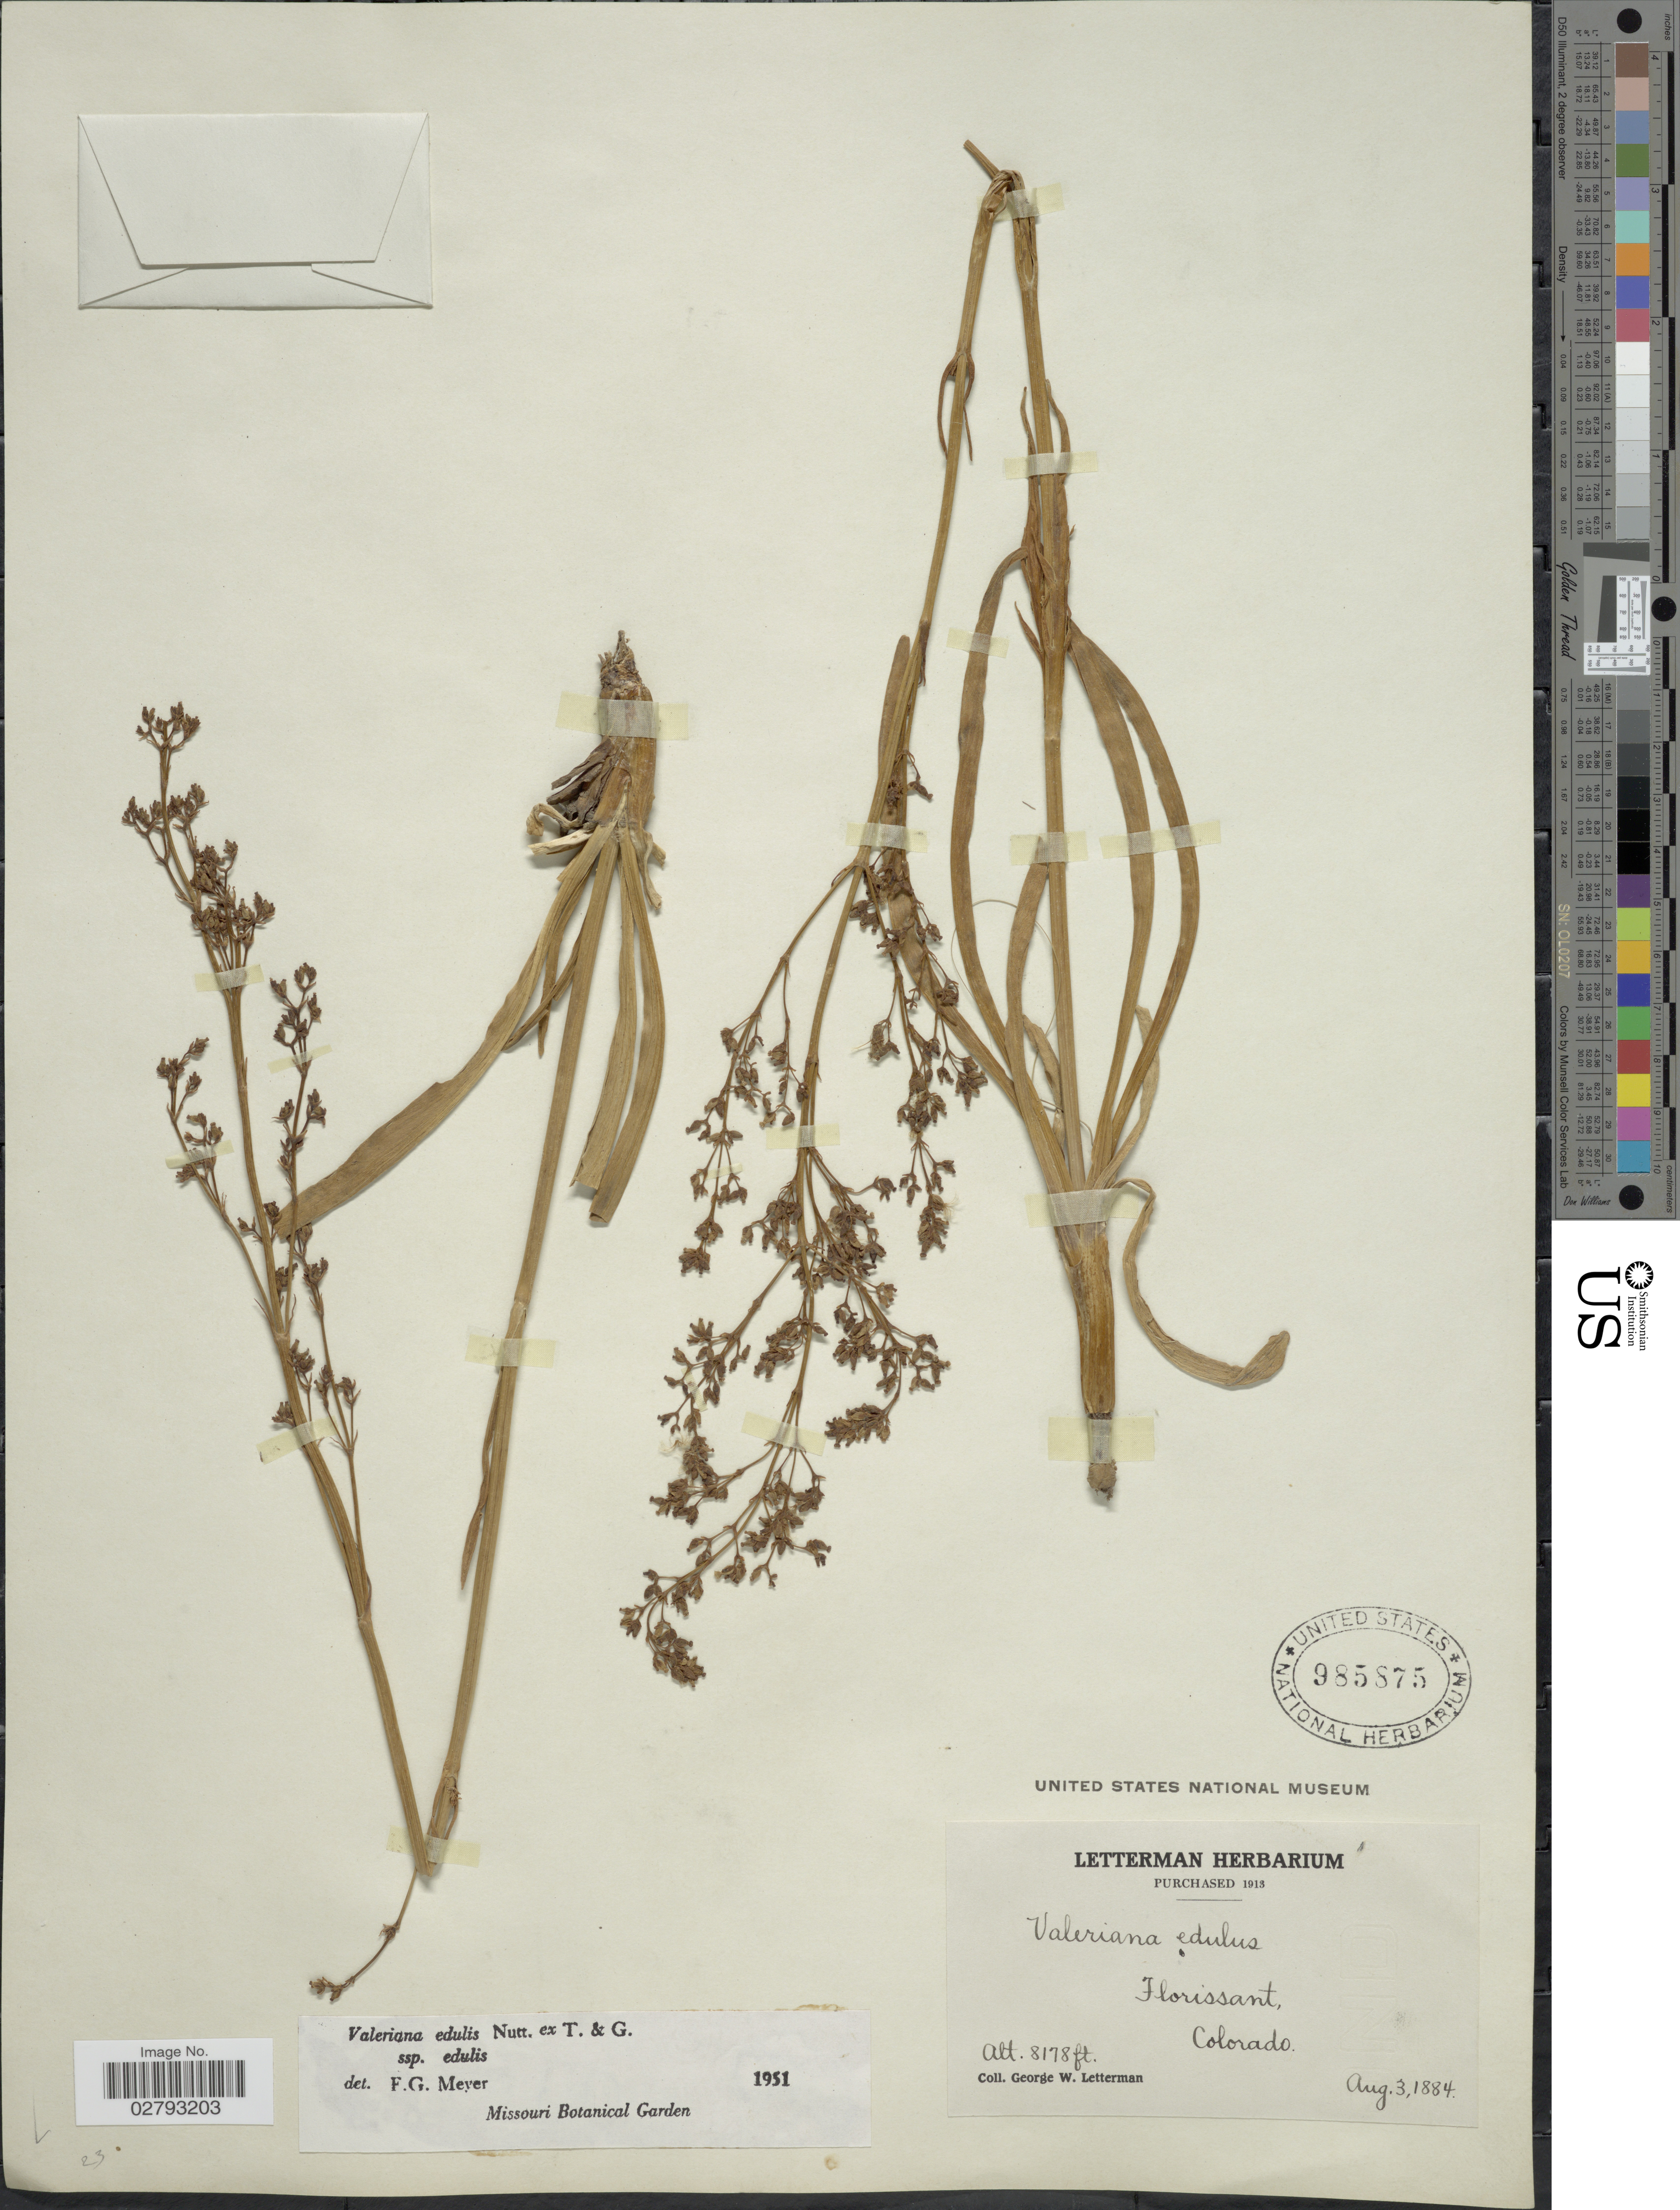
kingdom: Plantae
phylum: Tracheophyta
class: Magnoliopsida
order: Dipsacales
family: Caprifoliaceae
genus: Valeriana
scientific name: Valeriana edulis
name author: Nutt.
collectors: G. W. Letterman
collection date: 1884-08-03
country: United States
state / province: Colorado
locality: Florissant.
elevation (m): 2493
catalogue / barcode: US 985875